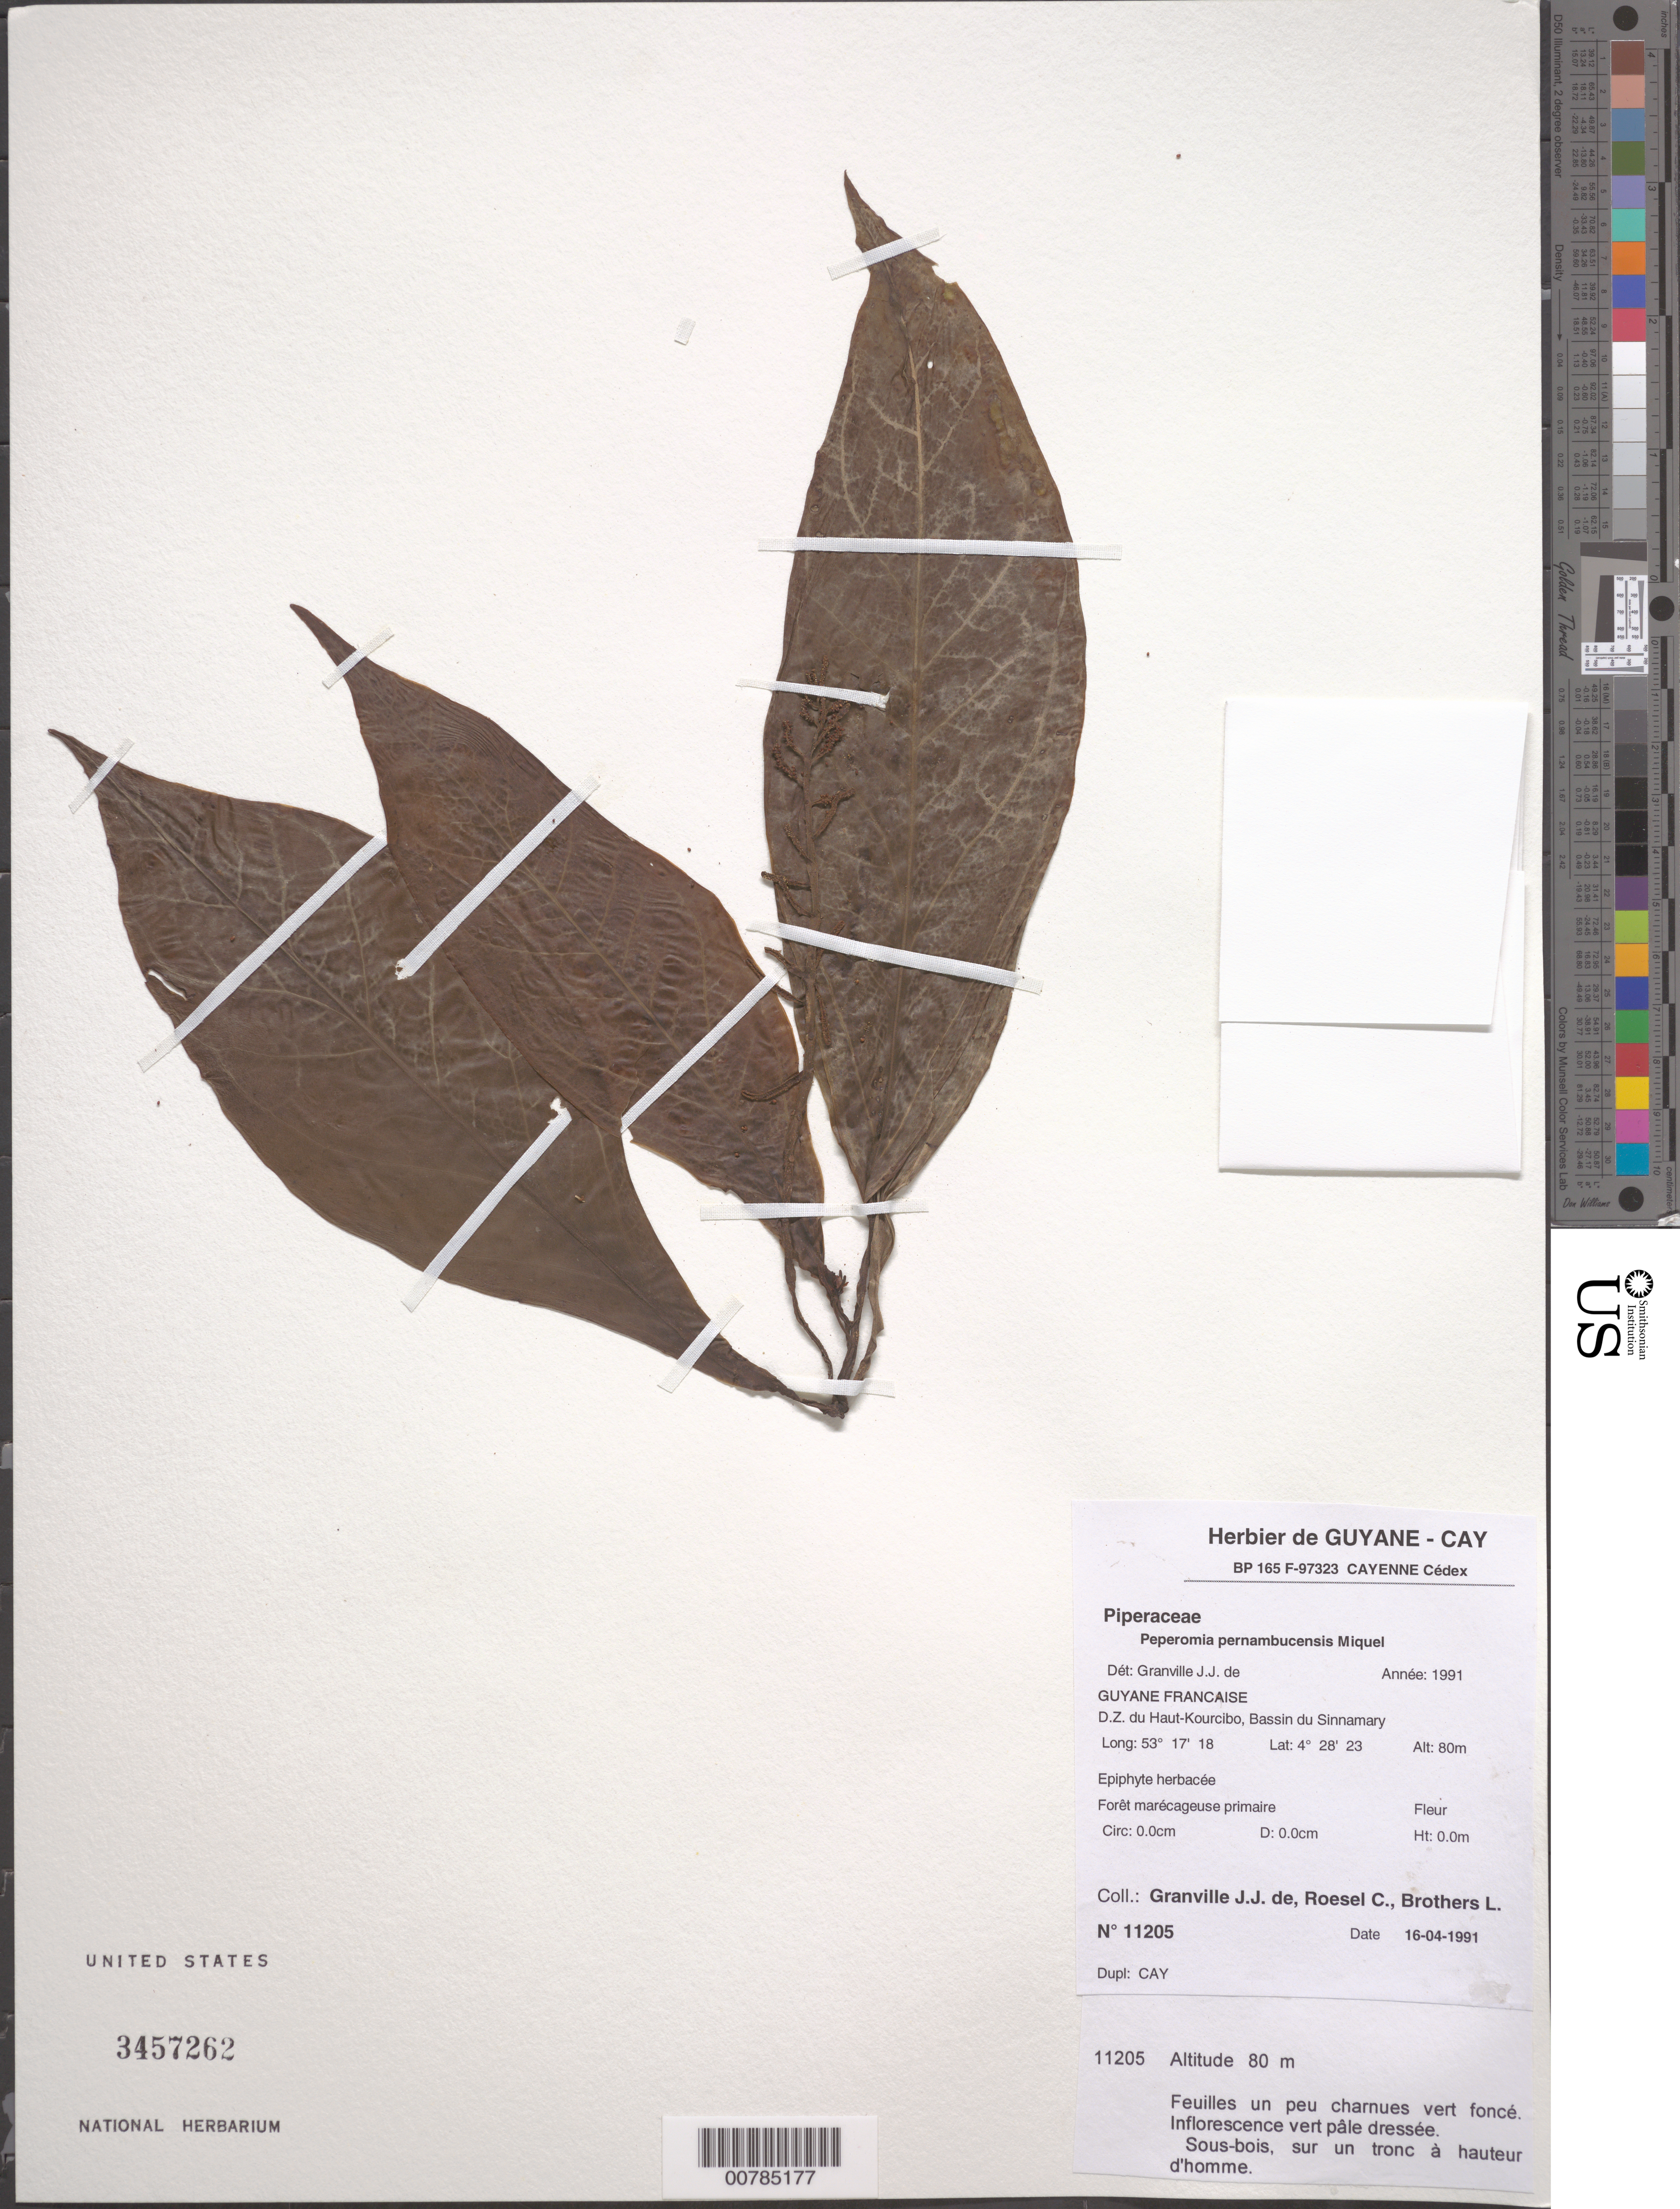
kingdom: Plantae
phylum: Tracheophyta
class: Magnoliopsida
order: Piperales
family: Piperaceae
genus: Peperomia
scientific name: Peperomia pernambucensis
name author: Miq.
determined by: Granville, J. J. de, (CAY), Institut de Recherche pour le Developpement (IRD) (FRENCH GUIANA)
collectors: J.-J. de Granville, C. S. Roesel & L. Brothers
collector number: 11205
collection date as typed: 16-Apr-91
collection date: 1991-04-16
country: French Guiana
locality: D.Z. du Haut-Kourcibo, Bassin du Sinnamary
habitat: Edge of marshy forest; sous bois, sur un tronc a hauteur d'homme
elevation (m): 80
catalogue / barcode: US 3457262